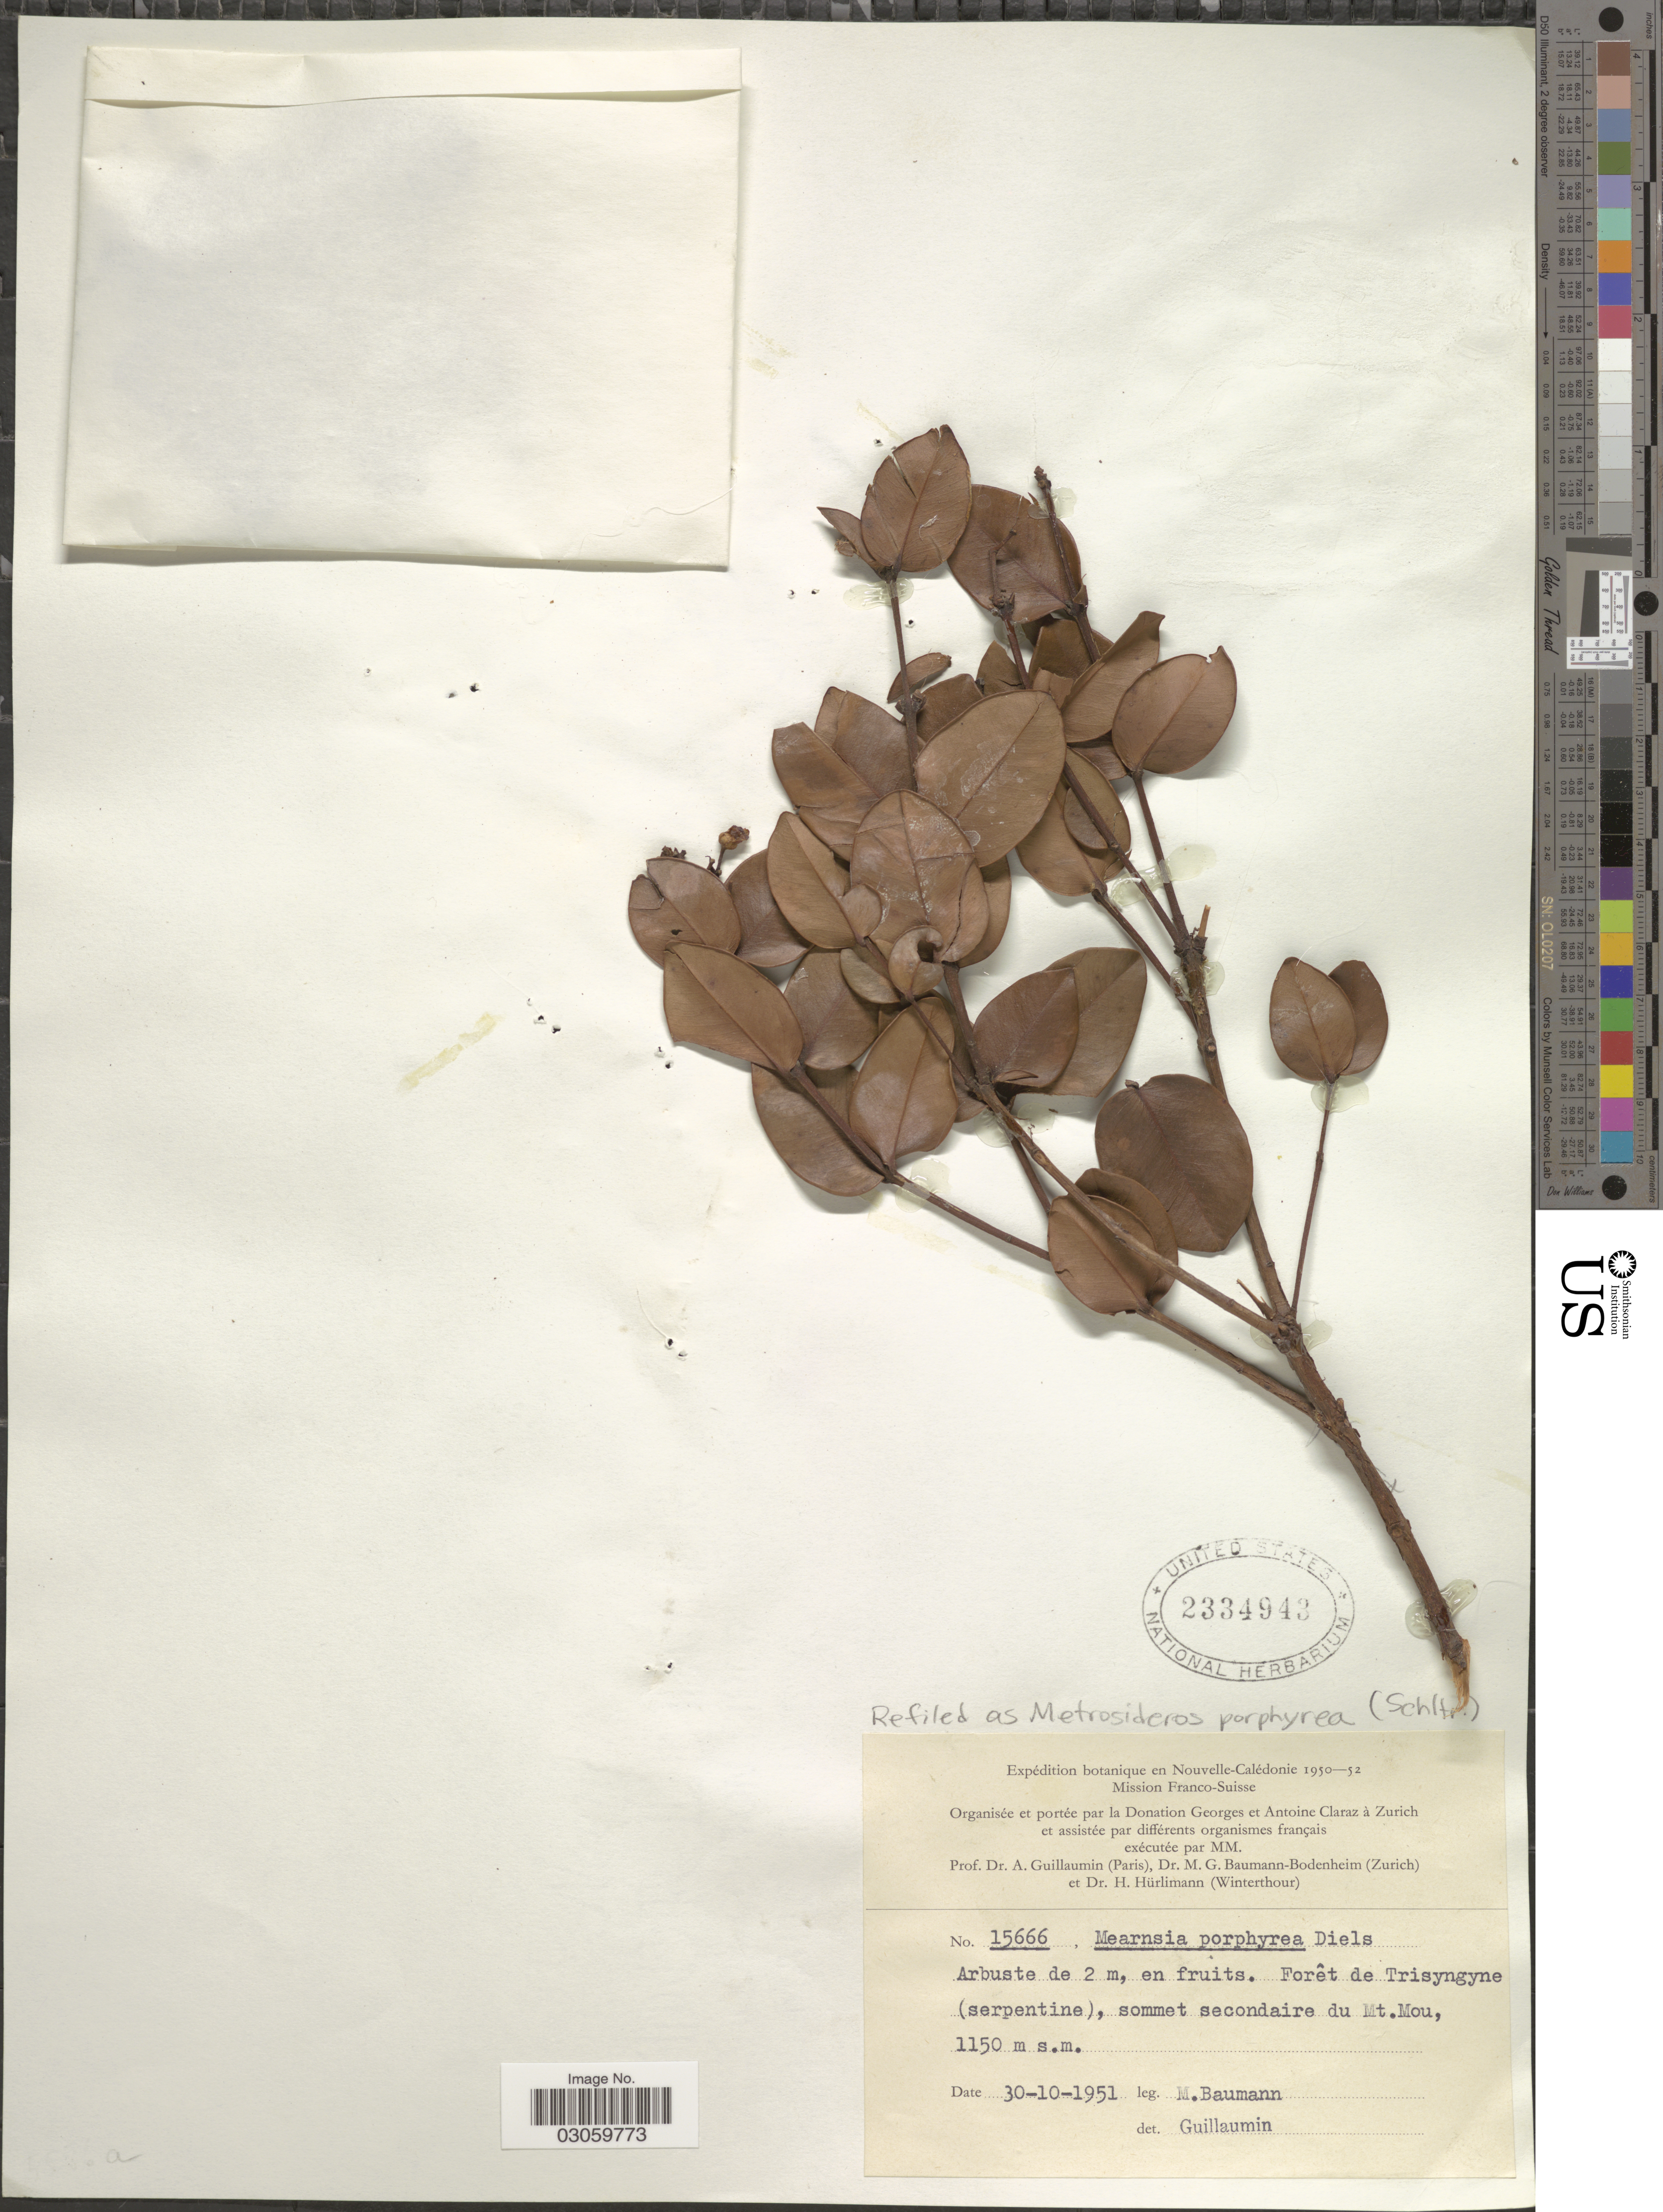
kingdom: Plantae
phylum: Tracheophyta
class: Magnoliopsida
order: Myrtales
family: Myrtaceae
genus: Metrosideros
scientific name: Metrosideros porphyrea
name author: Schltr.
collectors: M. G. Baumann-Bodenheim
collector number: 15666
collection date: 1951-10-30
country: New Caledonia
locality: Sommet secondaire du Mt. Mou.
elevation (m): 1150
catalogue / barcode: US 2334943